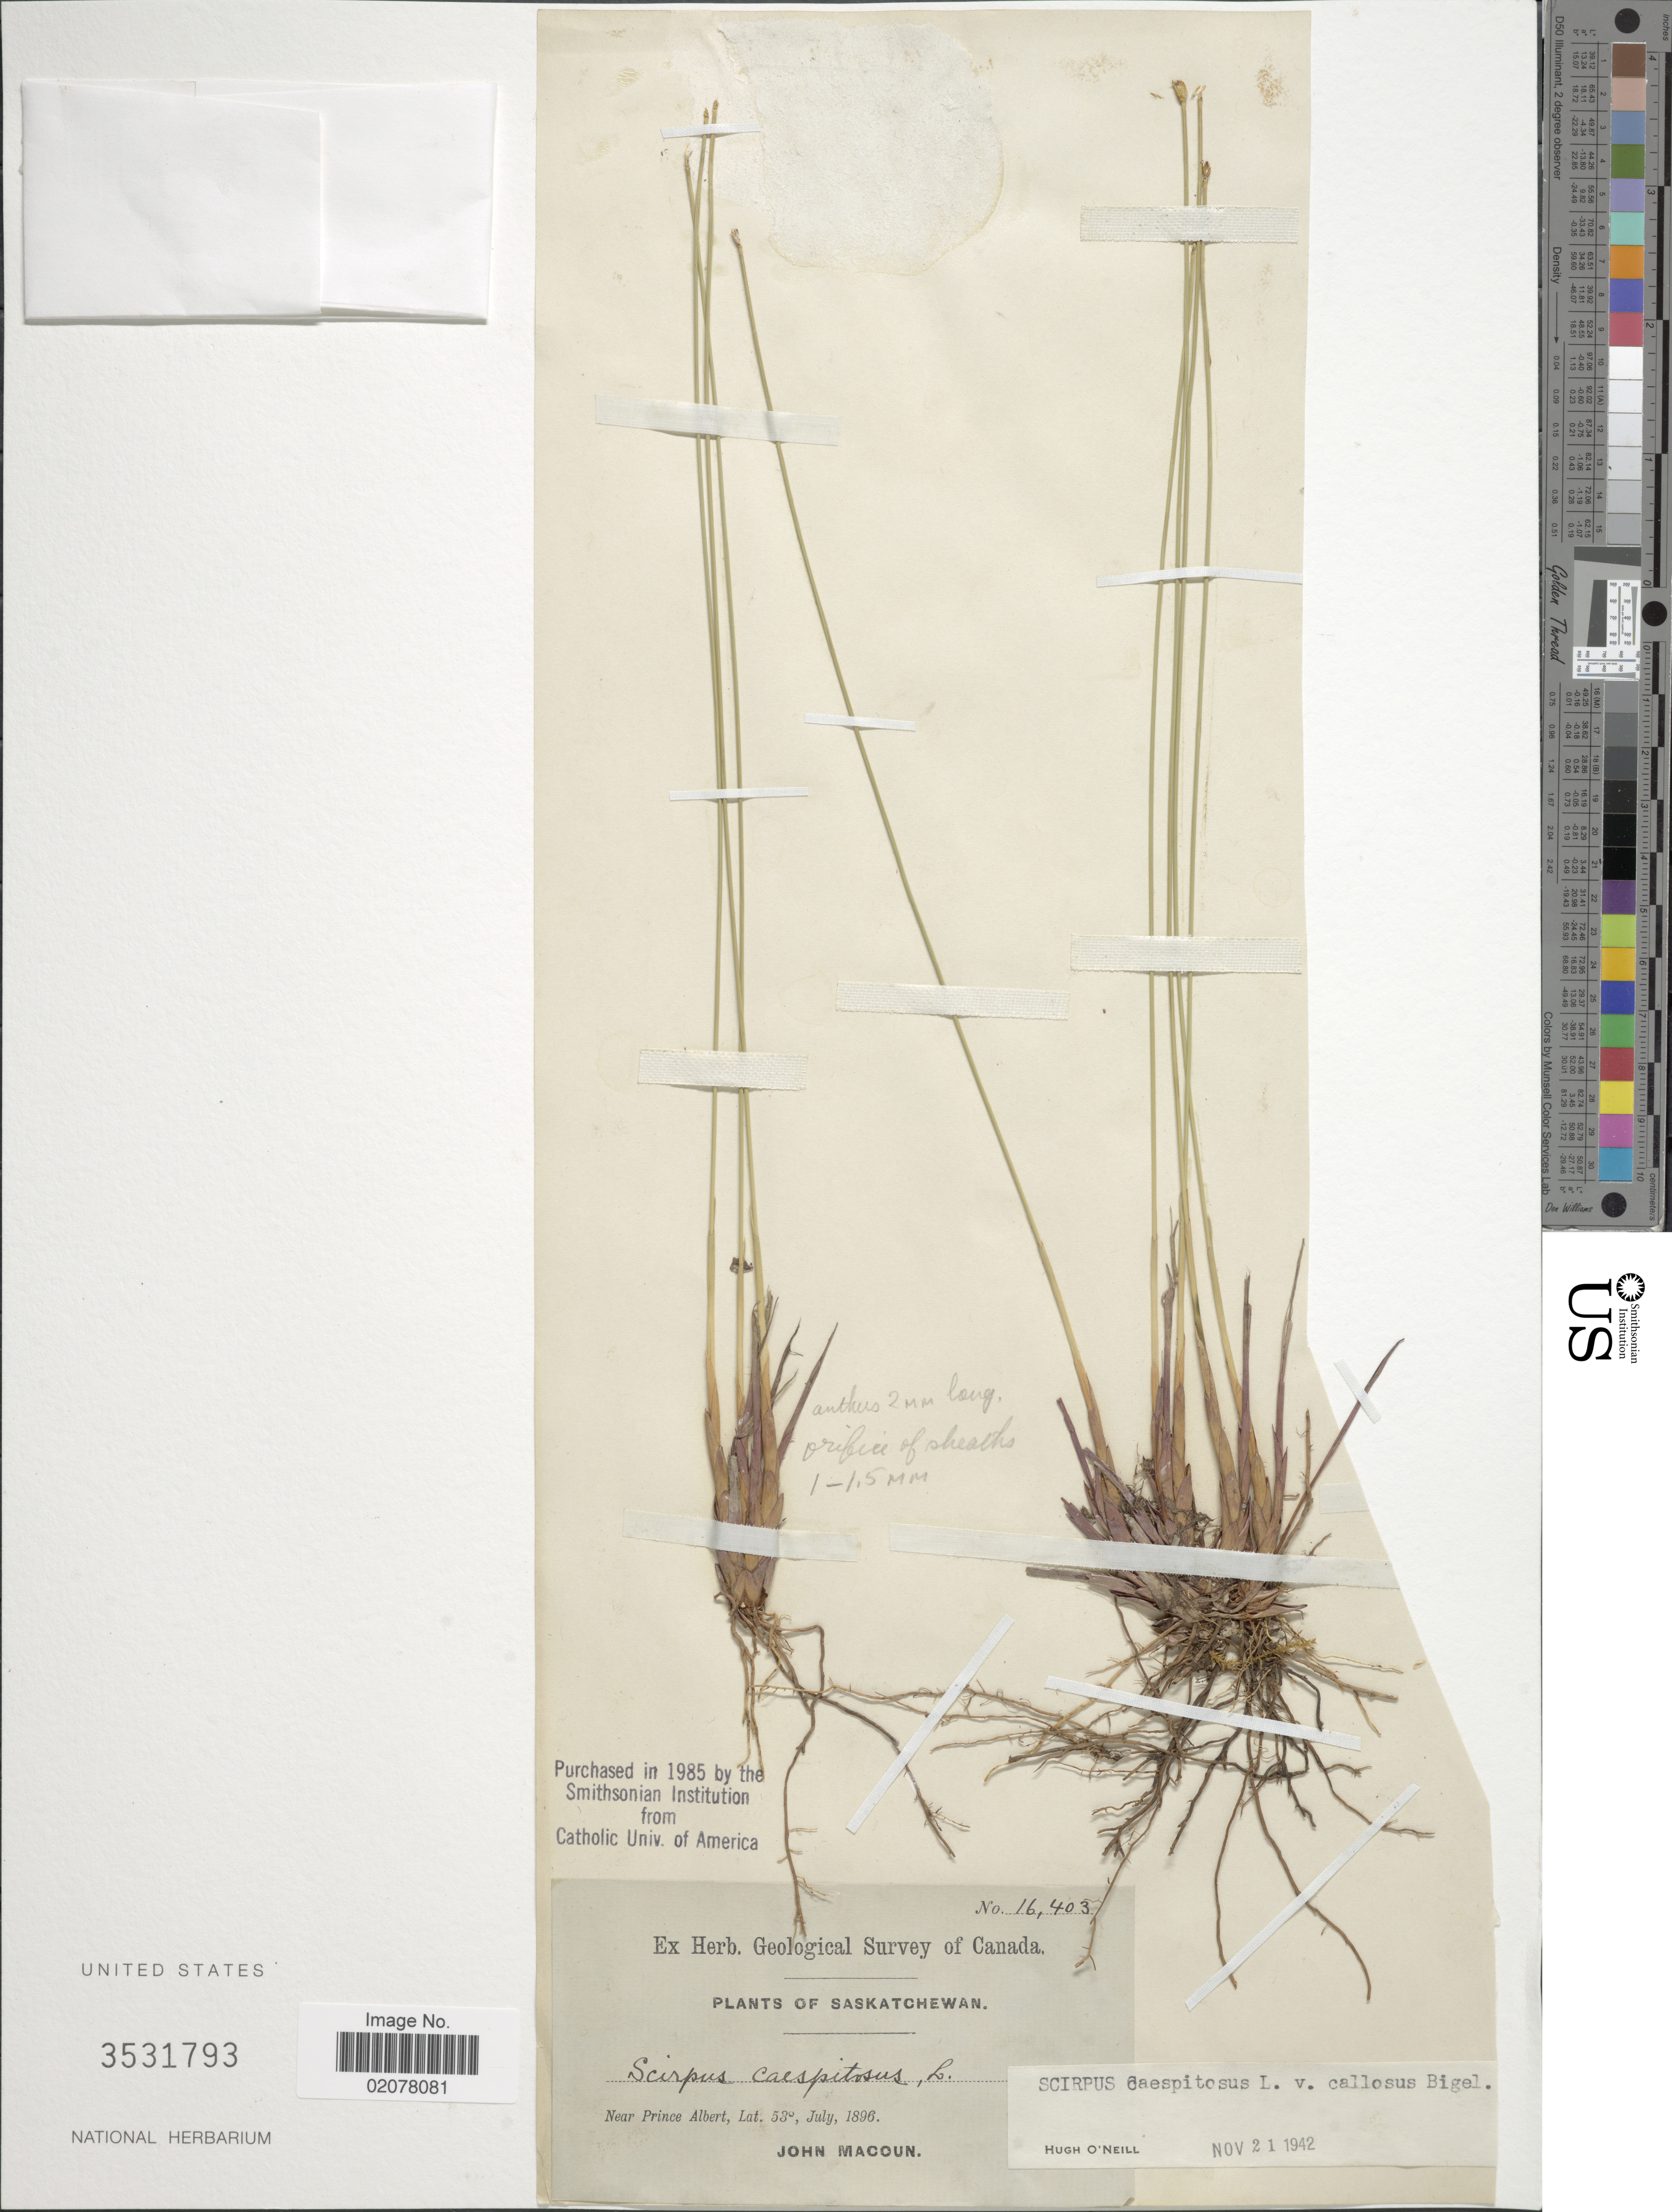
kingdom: Plantae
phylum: Tracheophyta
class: Liliopsida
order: Poales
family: Cyperaceae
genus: Trichophorum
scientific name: Trichophorum cespitosum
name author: (L.) Hartm.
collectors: J. Macoun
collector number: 16403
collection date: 1896-07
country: Canada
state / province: Saskatchewan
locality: Near Prince Albert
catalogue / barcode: US 3531793